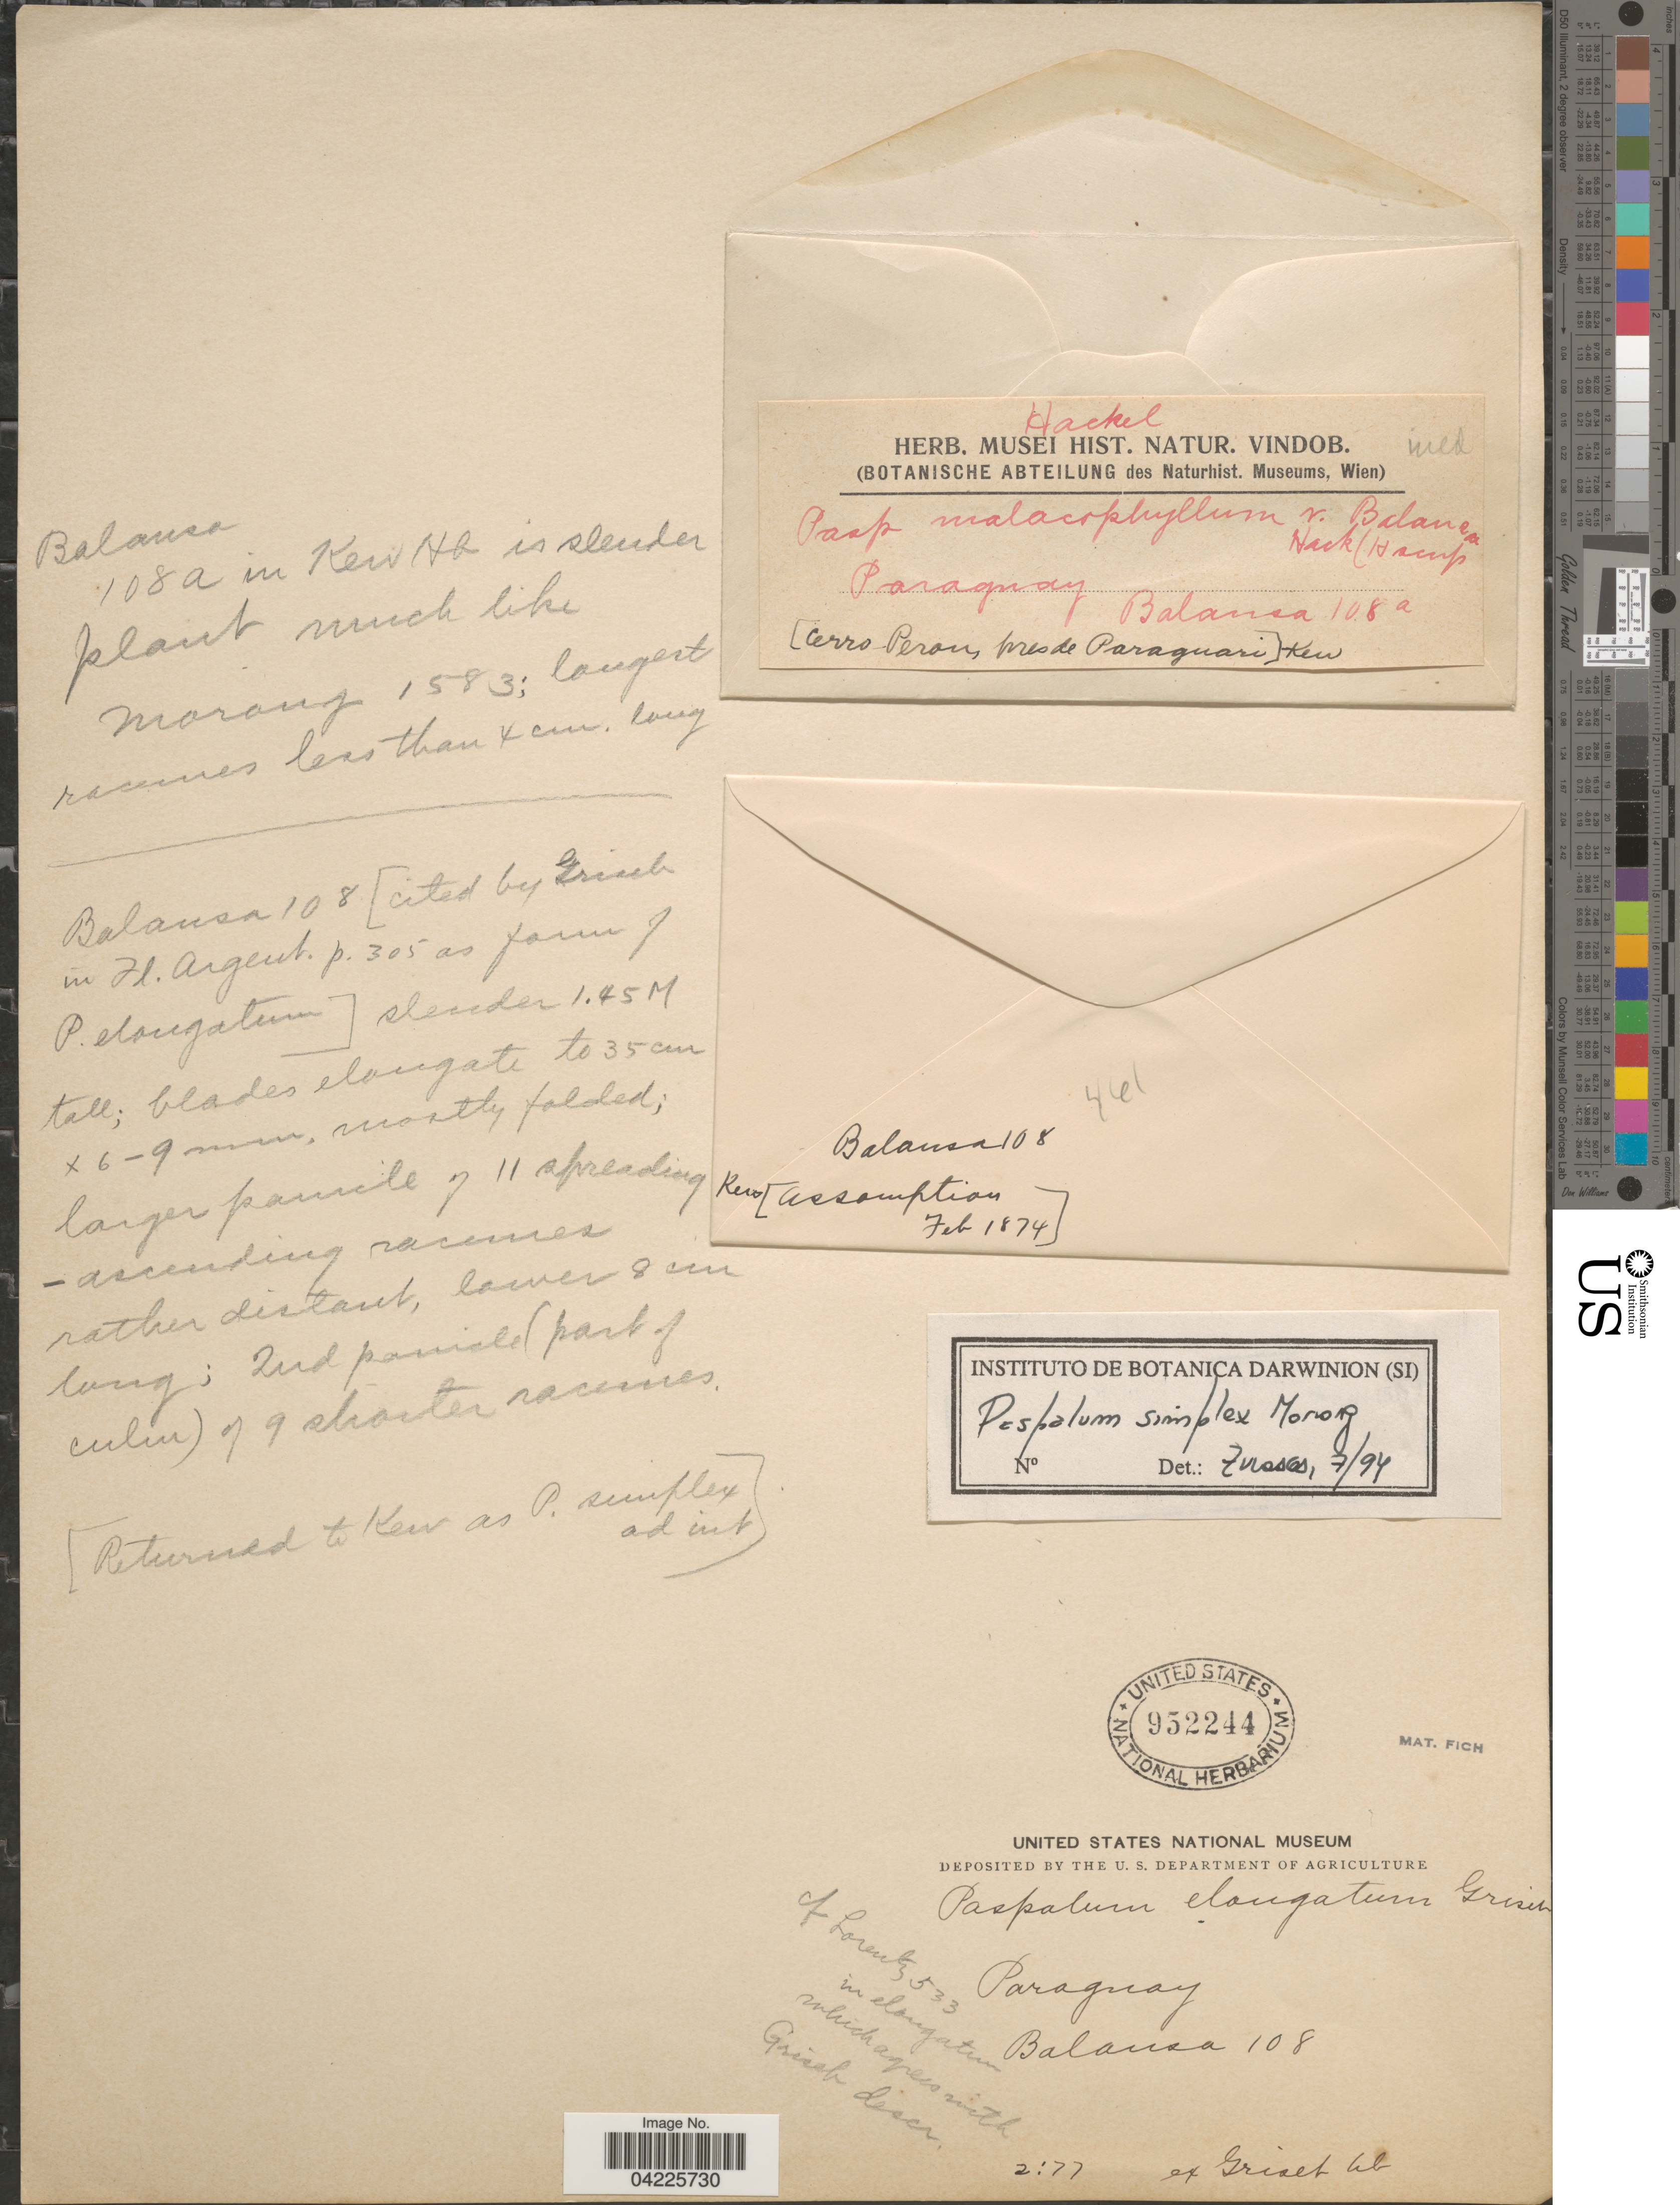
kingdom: Plantae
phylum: Tracheophyta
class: Liliopsida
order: Poales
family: Poaceae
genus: Paspalum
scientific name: Paspalum simplex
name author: Morong in Morong & Britton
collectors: -. Balansa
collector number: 108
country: Paraguay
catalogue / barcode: US 952244